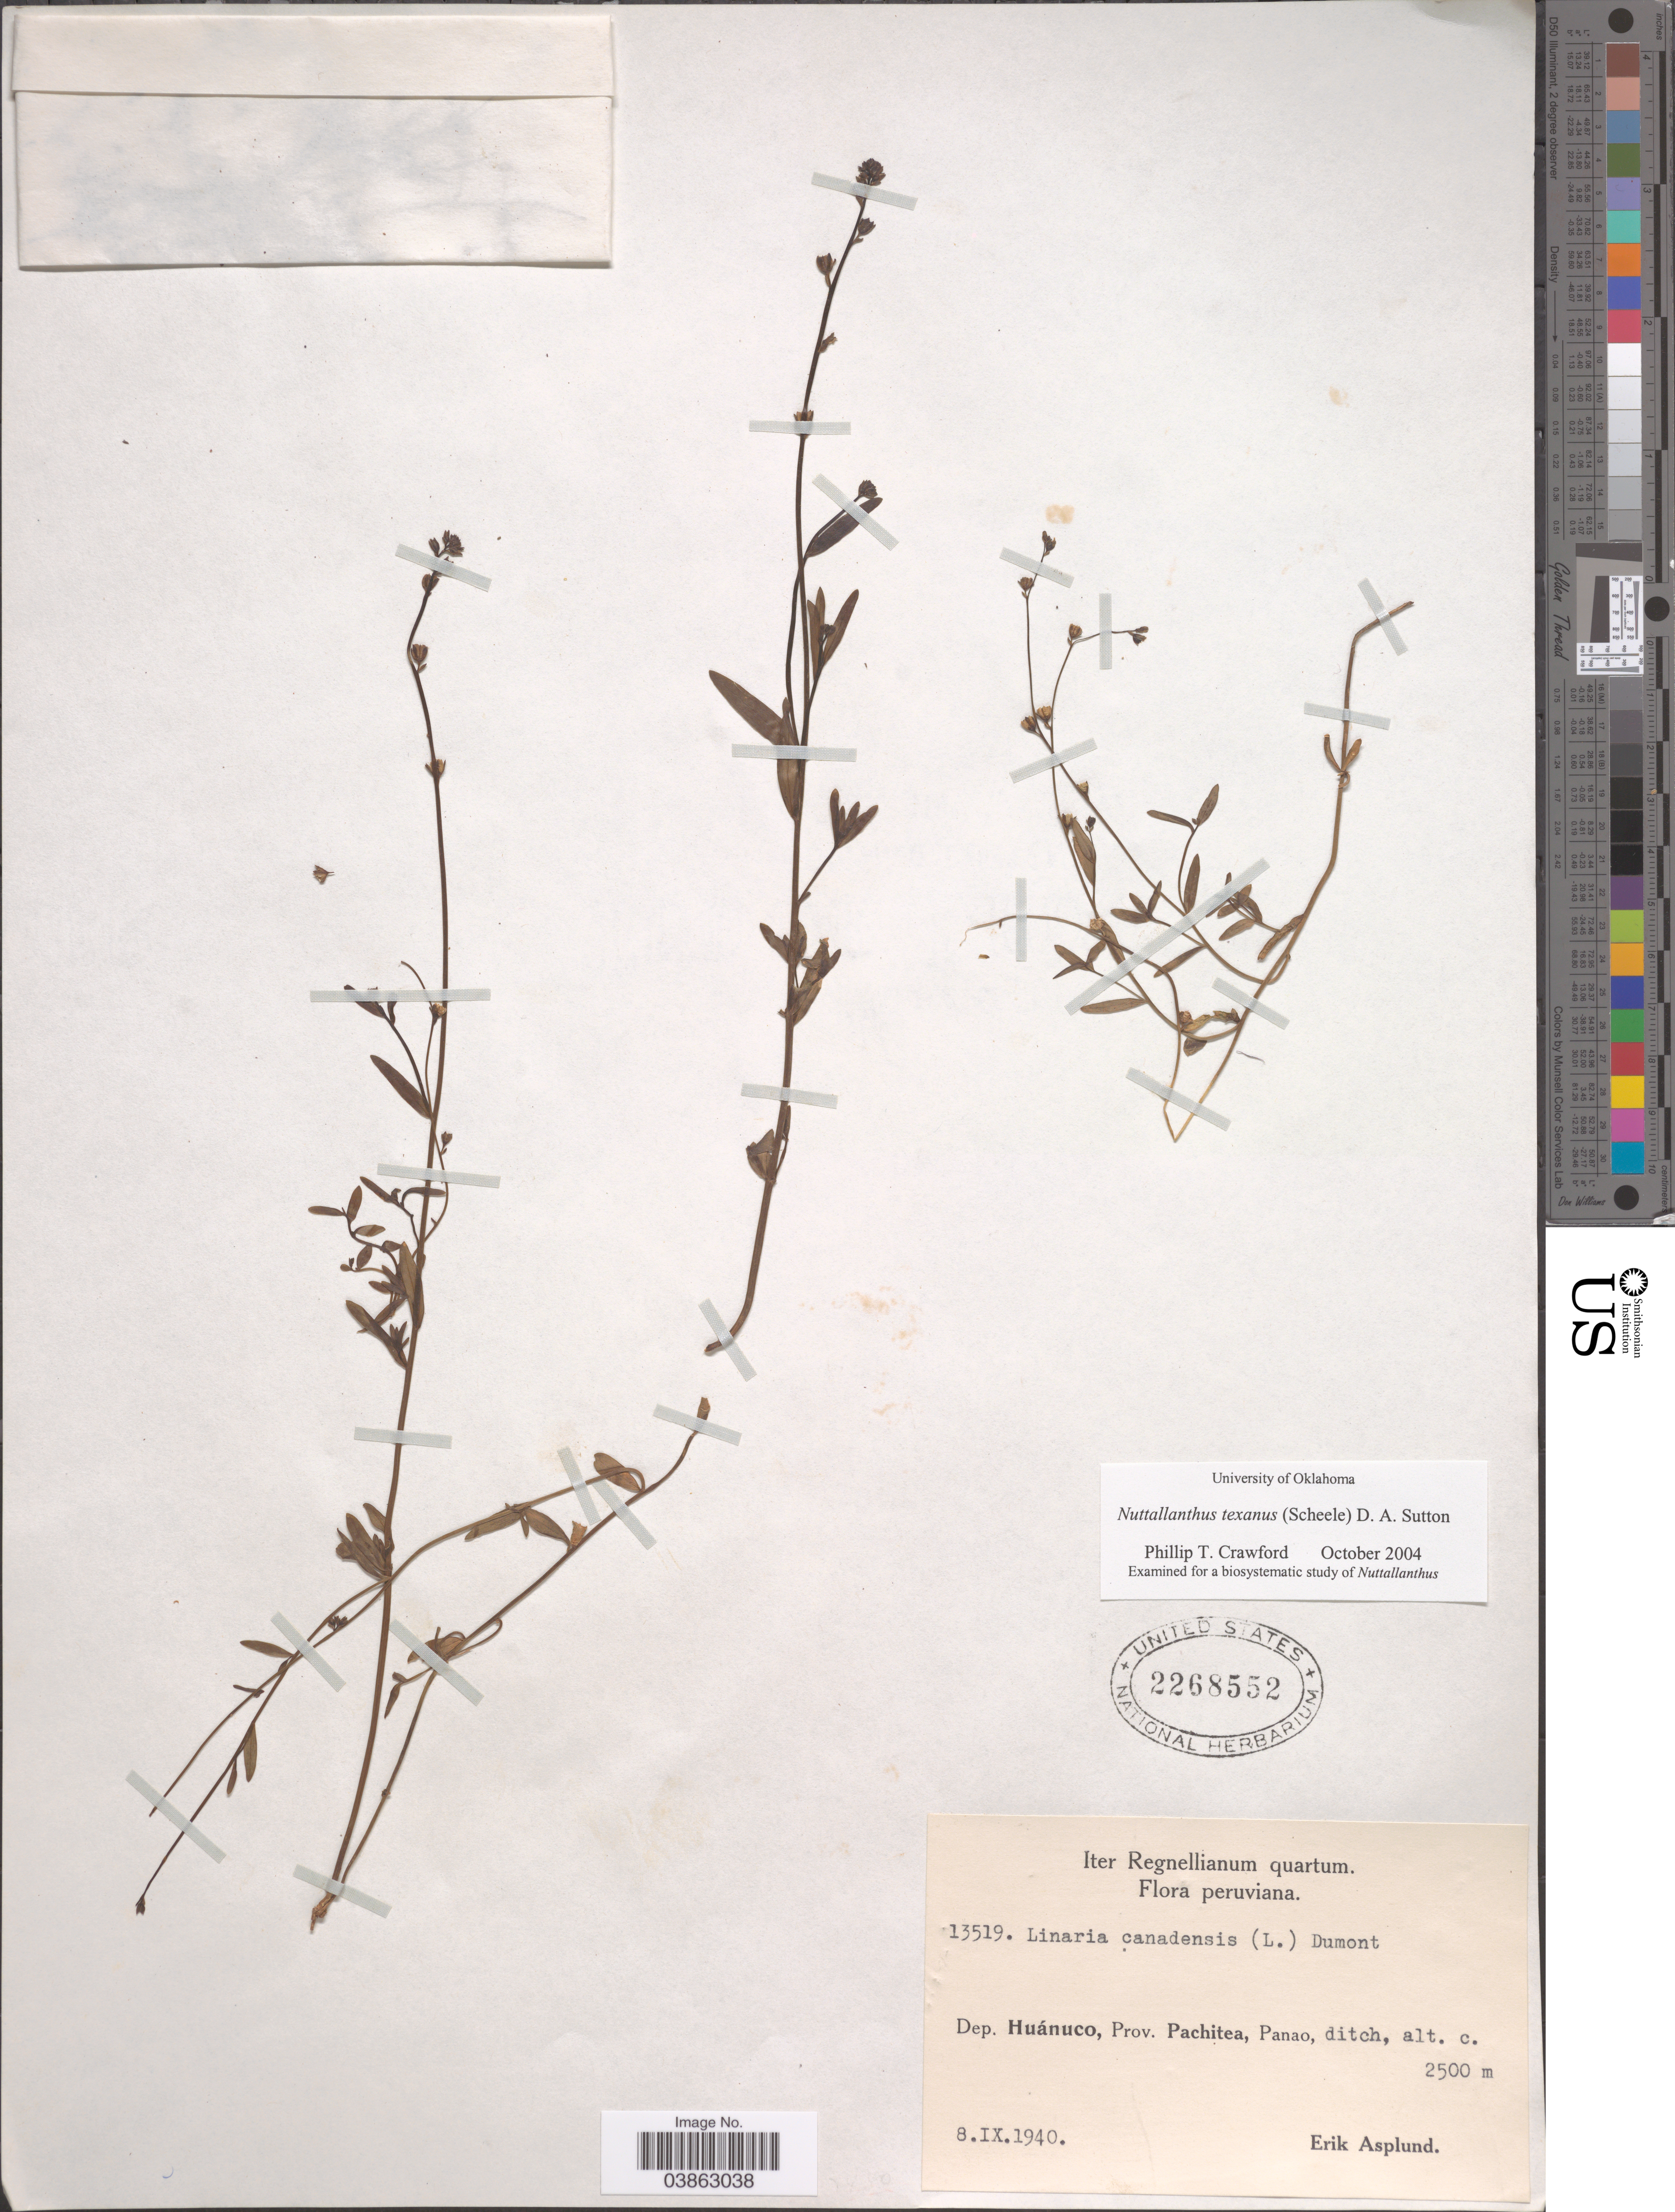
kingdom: Plantae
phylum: Tracheophyta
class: Magnoliopsida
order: Lamiales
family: Plantaginaceae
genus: Linaria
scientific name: Linaria texana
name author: Scheele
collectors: E. Asplund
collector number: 13519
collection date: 1940-09-08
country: Peru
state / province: Huánuco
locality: Dep. Huánuco, Prov. Pachitea, Panao.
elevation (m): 2500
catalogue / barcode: US 2268552